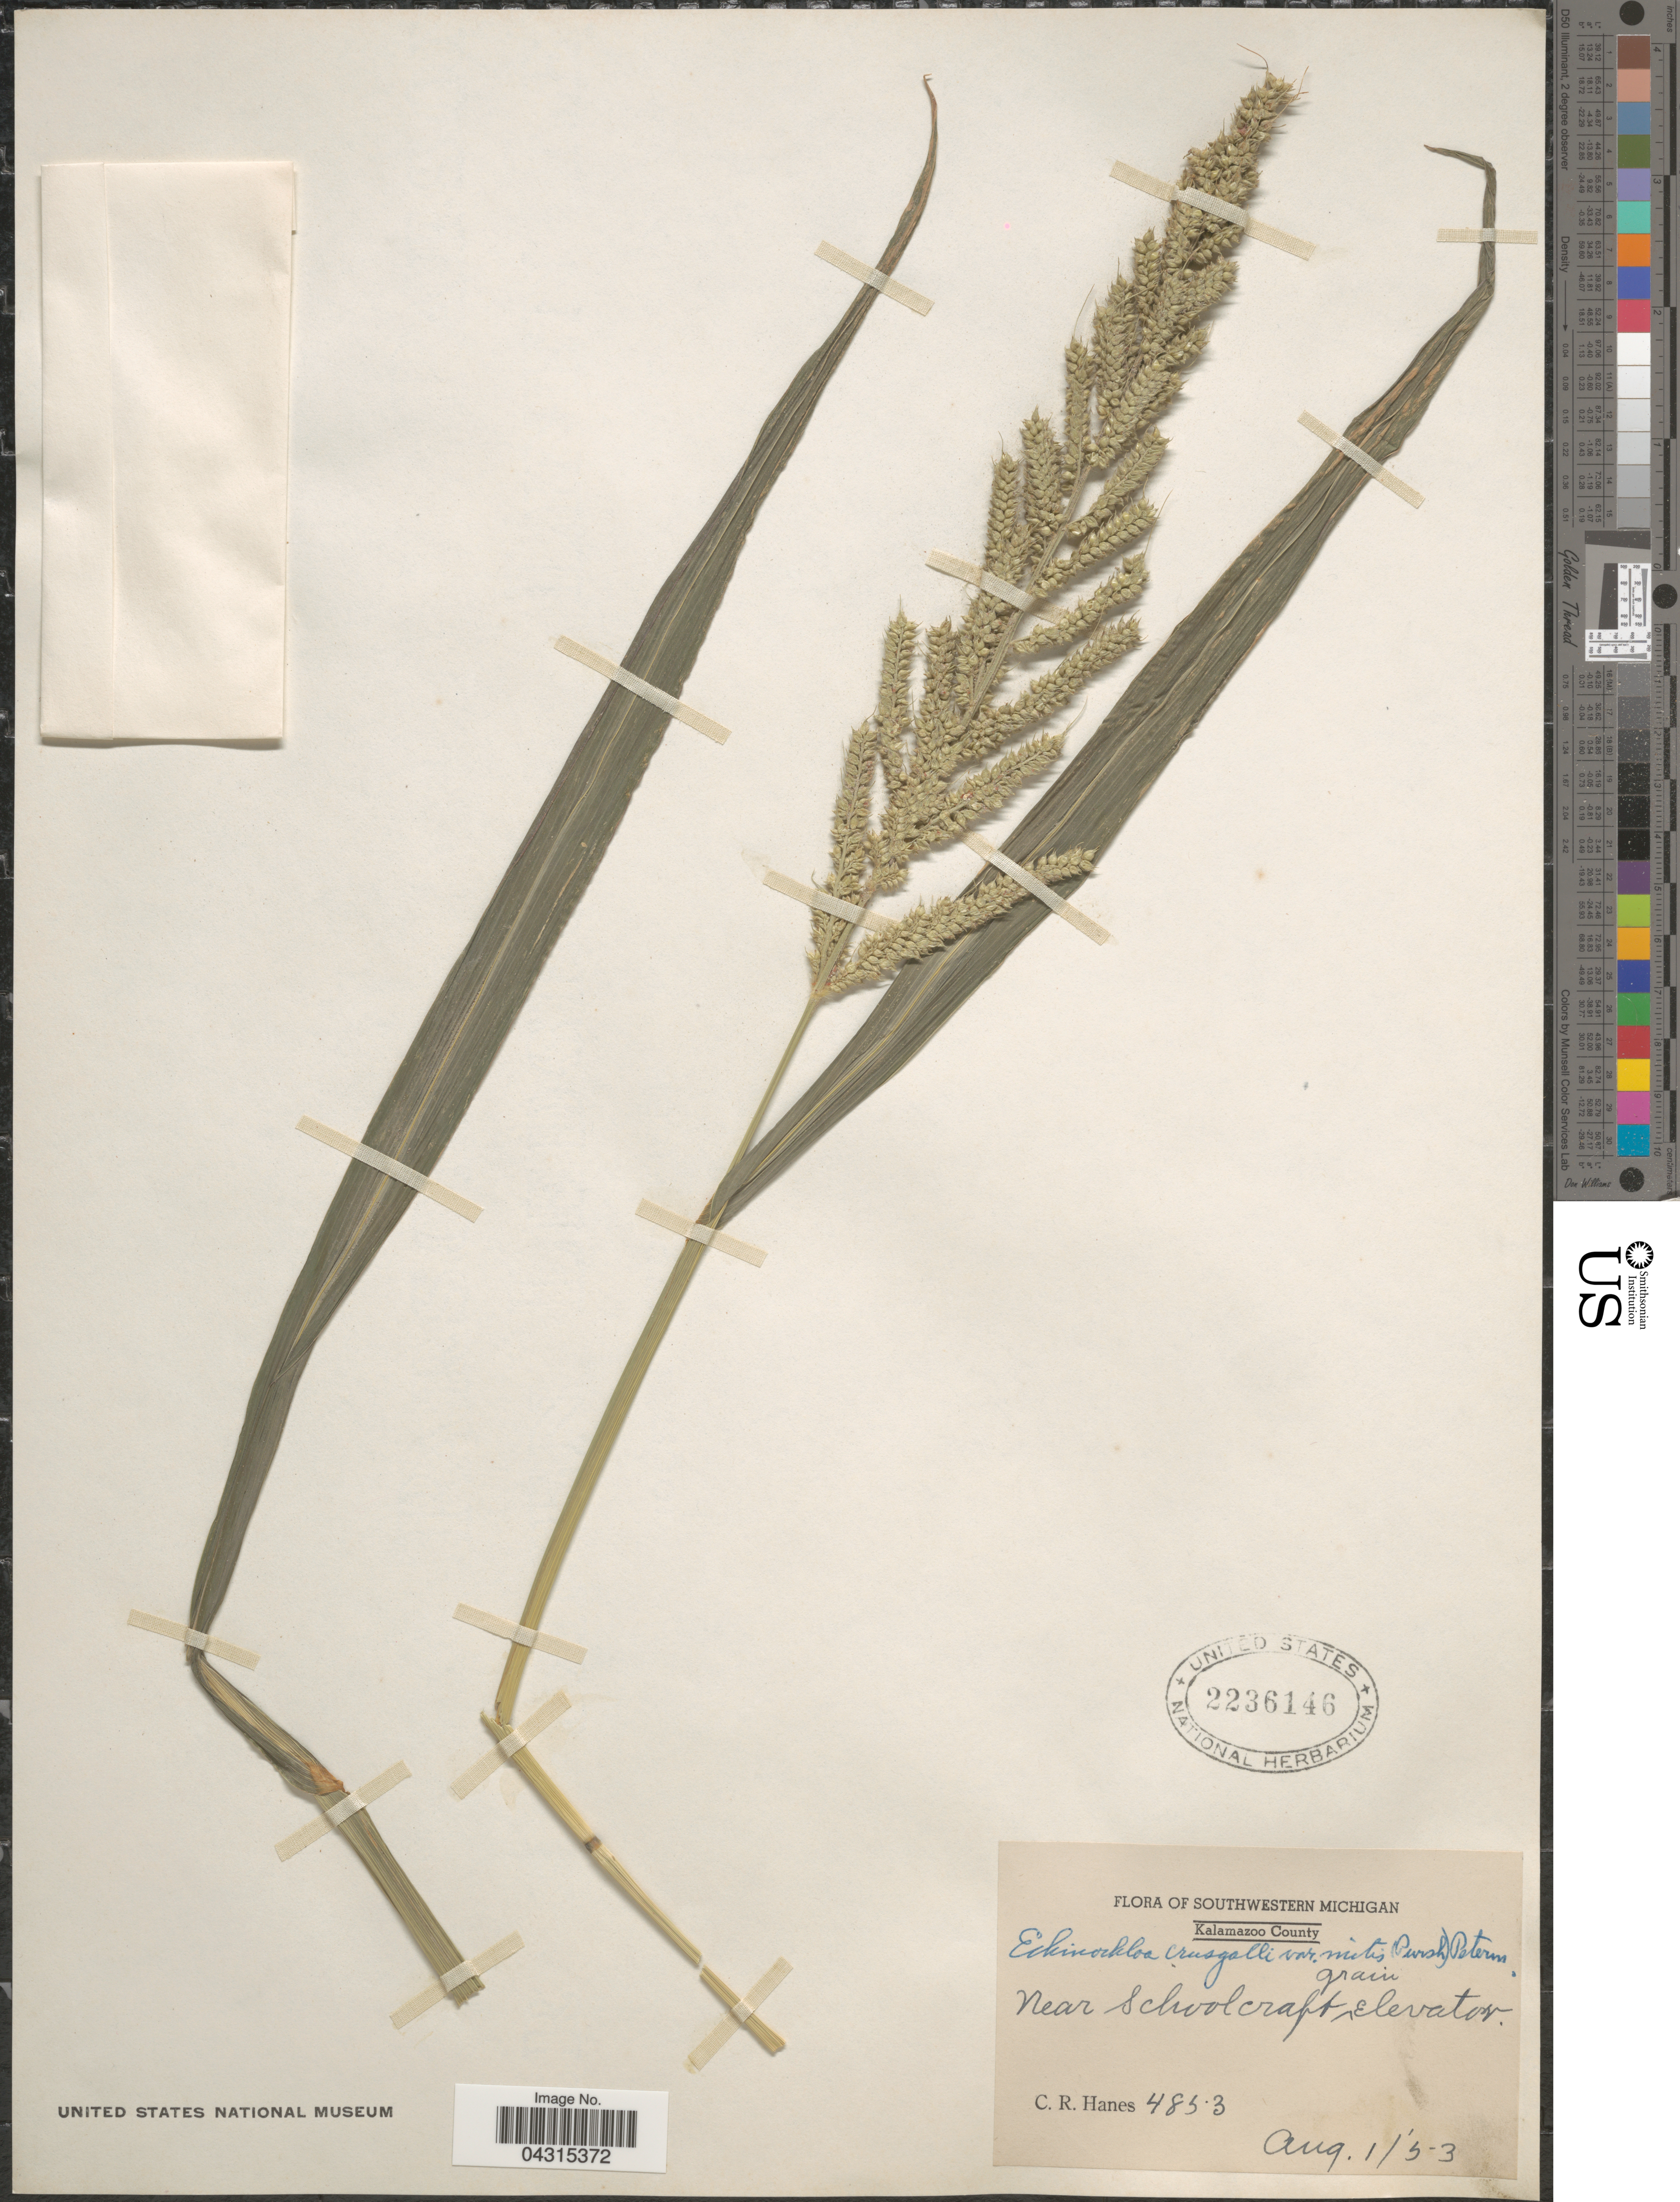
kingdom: Plantae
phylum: Tracheophyta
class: Liliopsida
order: Poales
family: Poaceae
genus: Echinochloa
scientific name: Echinochloa crus-galli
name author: (L.) P. Beauv.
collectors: C. Hanes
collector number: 4853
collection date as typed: Transcribed d/m/y: 1/8/53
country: United States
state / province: Michigan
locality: Southwestern Michigan. Kalamazoo County. Near Schoolcraft.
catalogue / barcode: US 2236146